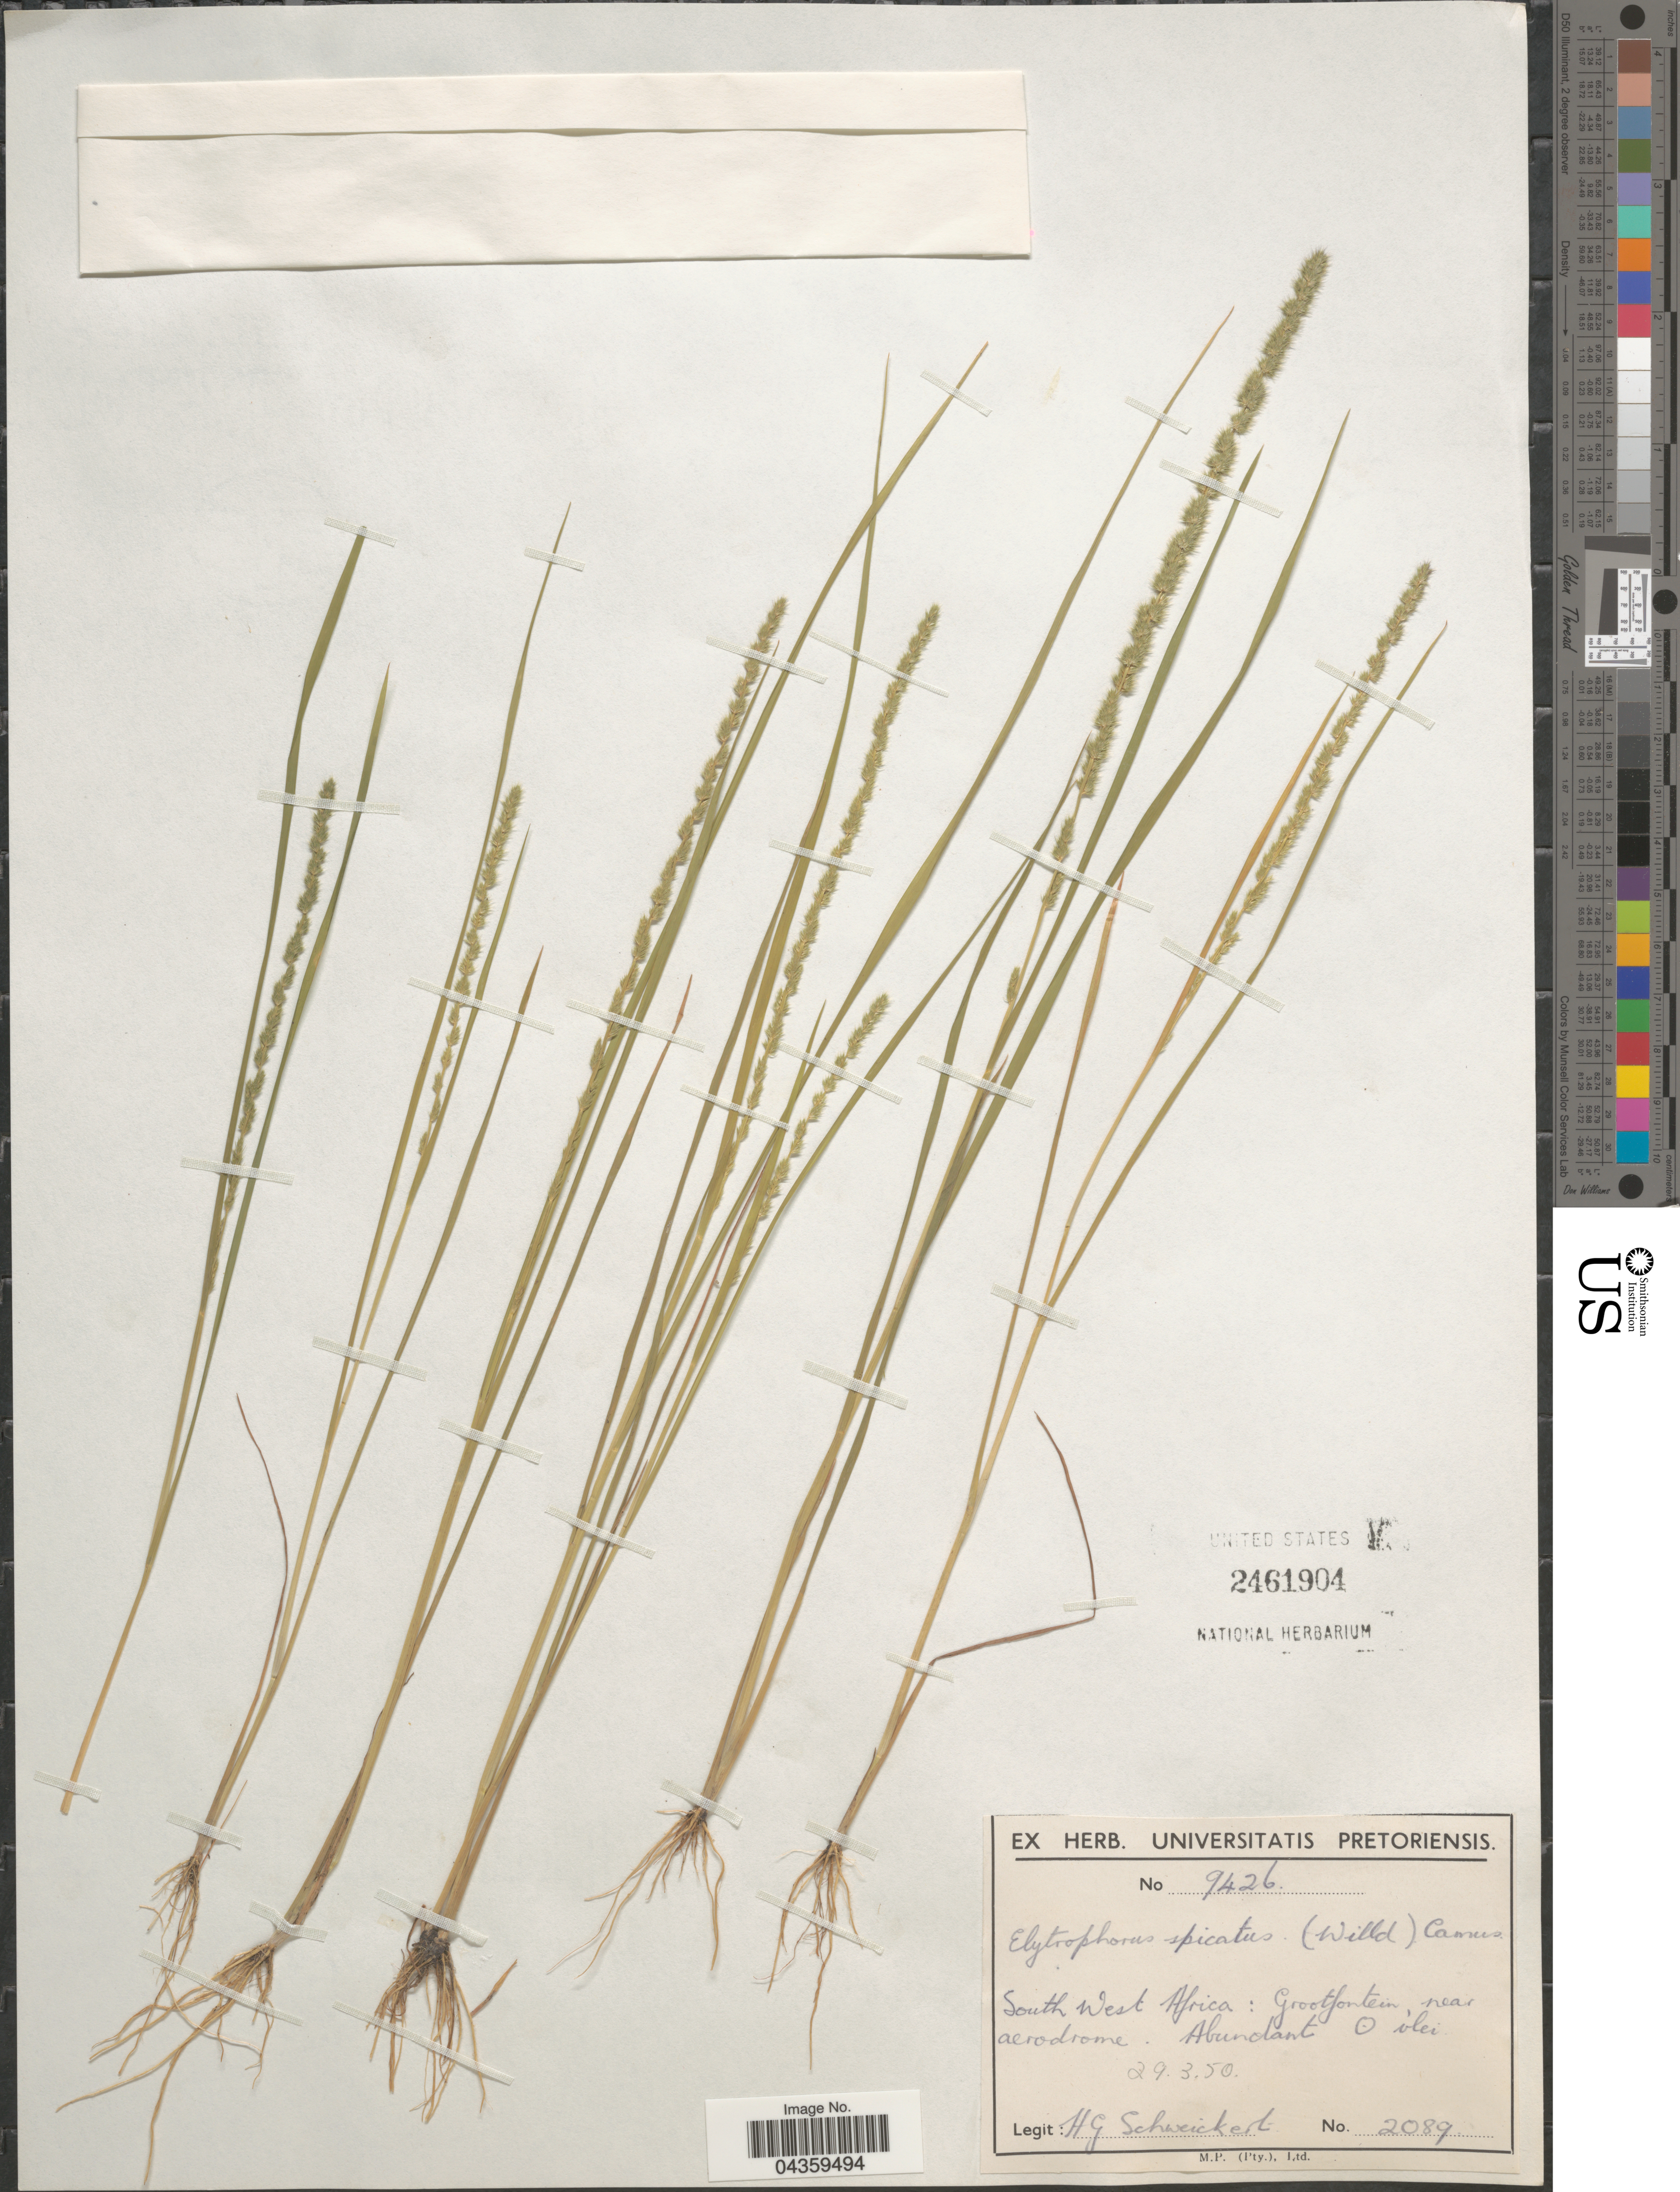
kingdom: Plantae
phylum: Tracheophyta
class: Liliopsida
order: Poales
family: Poaceae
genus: Elytrophorus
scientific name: Elytrophorus spicatus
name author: (Willd.) A. Camus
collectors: H. Schweickerdt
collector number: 2089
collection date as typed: Transcribed d/m/y: 29/3/50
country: Namibia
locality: South West Africa : Grootfontein , near aerodrome.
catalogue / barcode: US 2461904